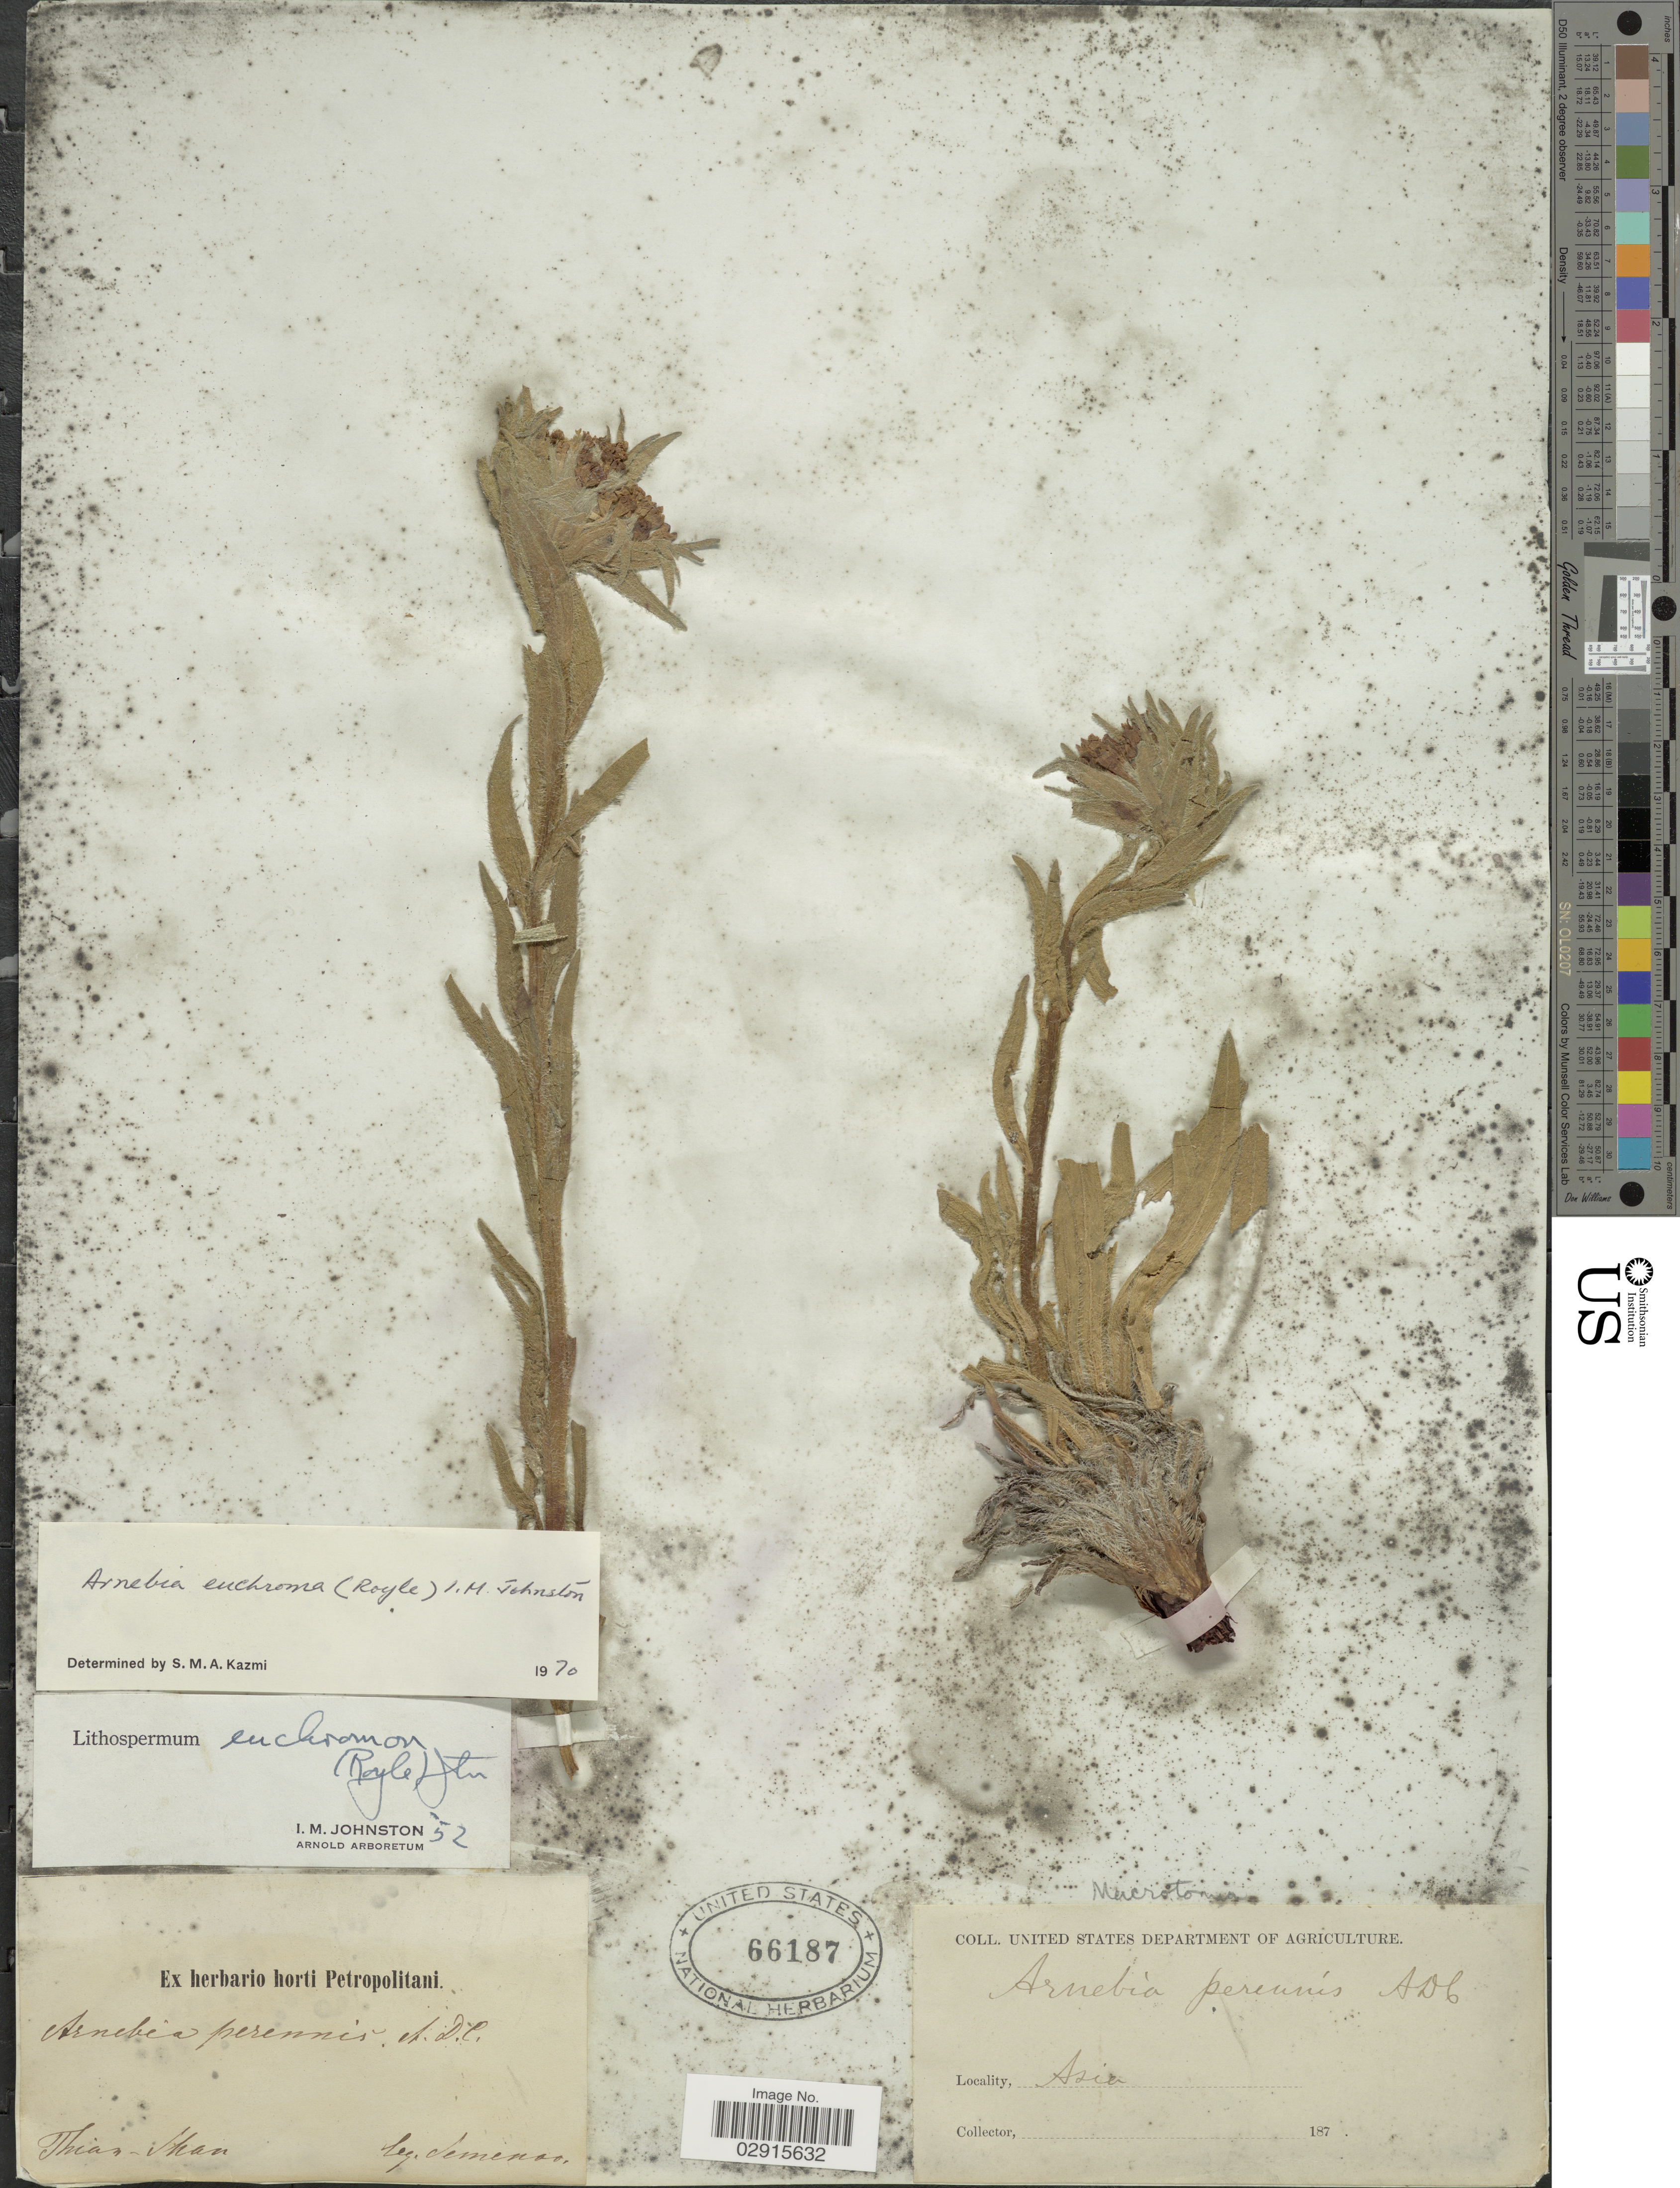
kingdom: Plantae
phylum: Tracheophyta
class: Magnoliopsida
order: Boraginales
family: Boraginaceae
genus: Arnebia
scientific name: Arnebia euchroma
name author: I.M. Johnst.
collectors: -- Semenov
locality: Asia, Thian-Shan.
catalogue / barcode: US 66187